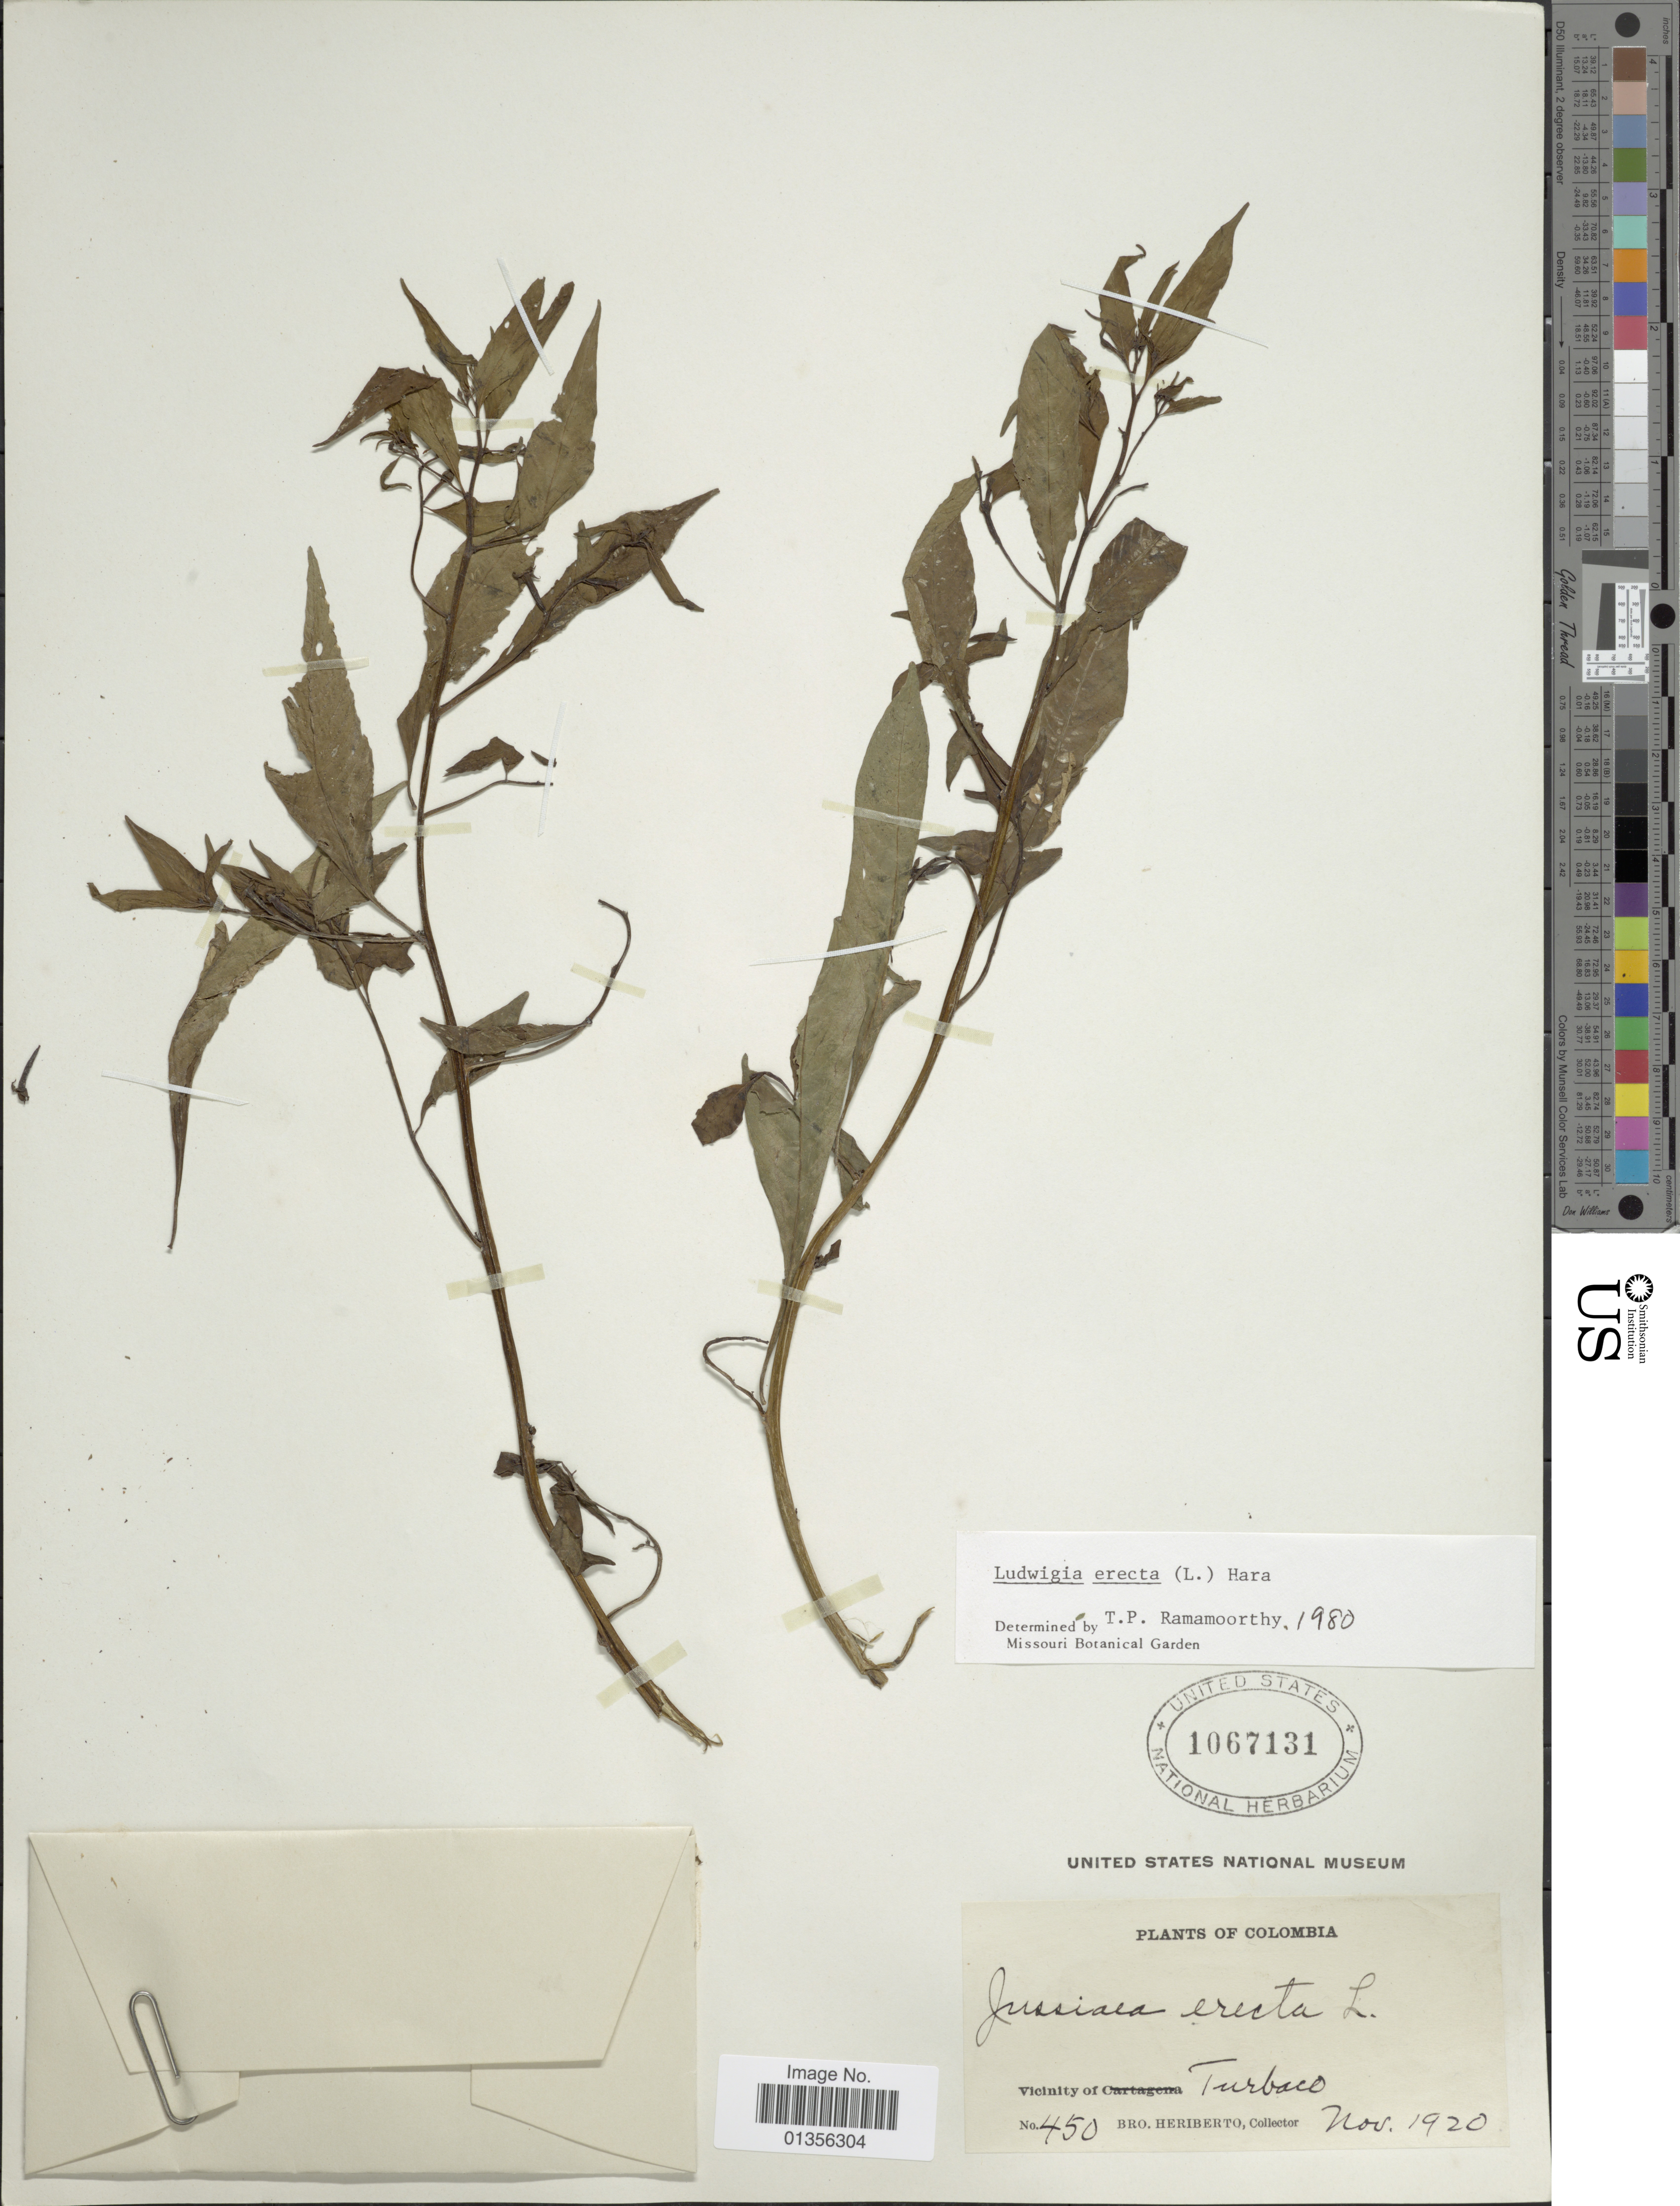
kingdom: Plantae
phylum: Tracheophyta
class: Magnoliopsida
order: Myrtales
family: Onagraceae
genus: Ludwigia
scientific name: Ludwigia erecta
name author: (L.) H. Hara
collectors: B. Heriberto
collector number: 450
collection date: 1920-11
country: Colombia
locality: Vicinity of Turbaco.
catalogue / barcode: US 1067131